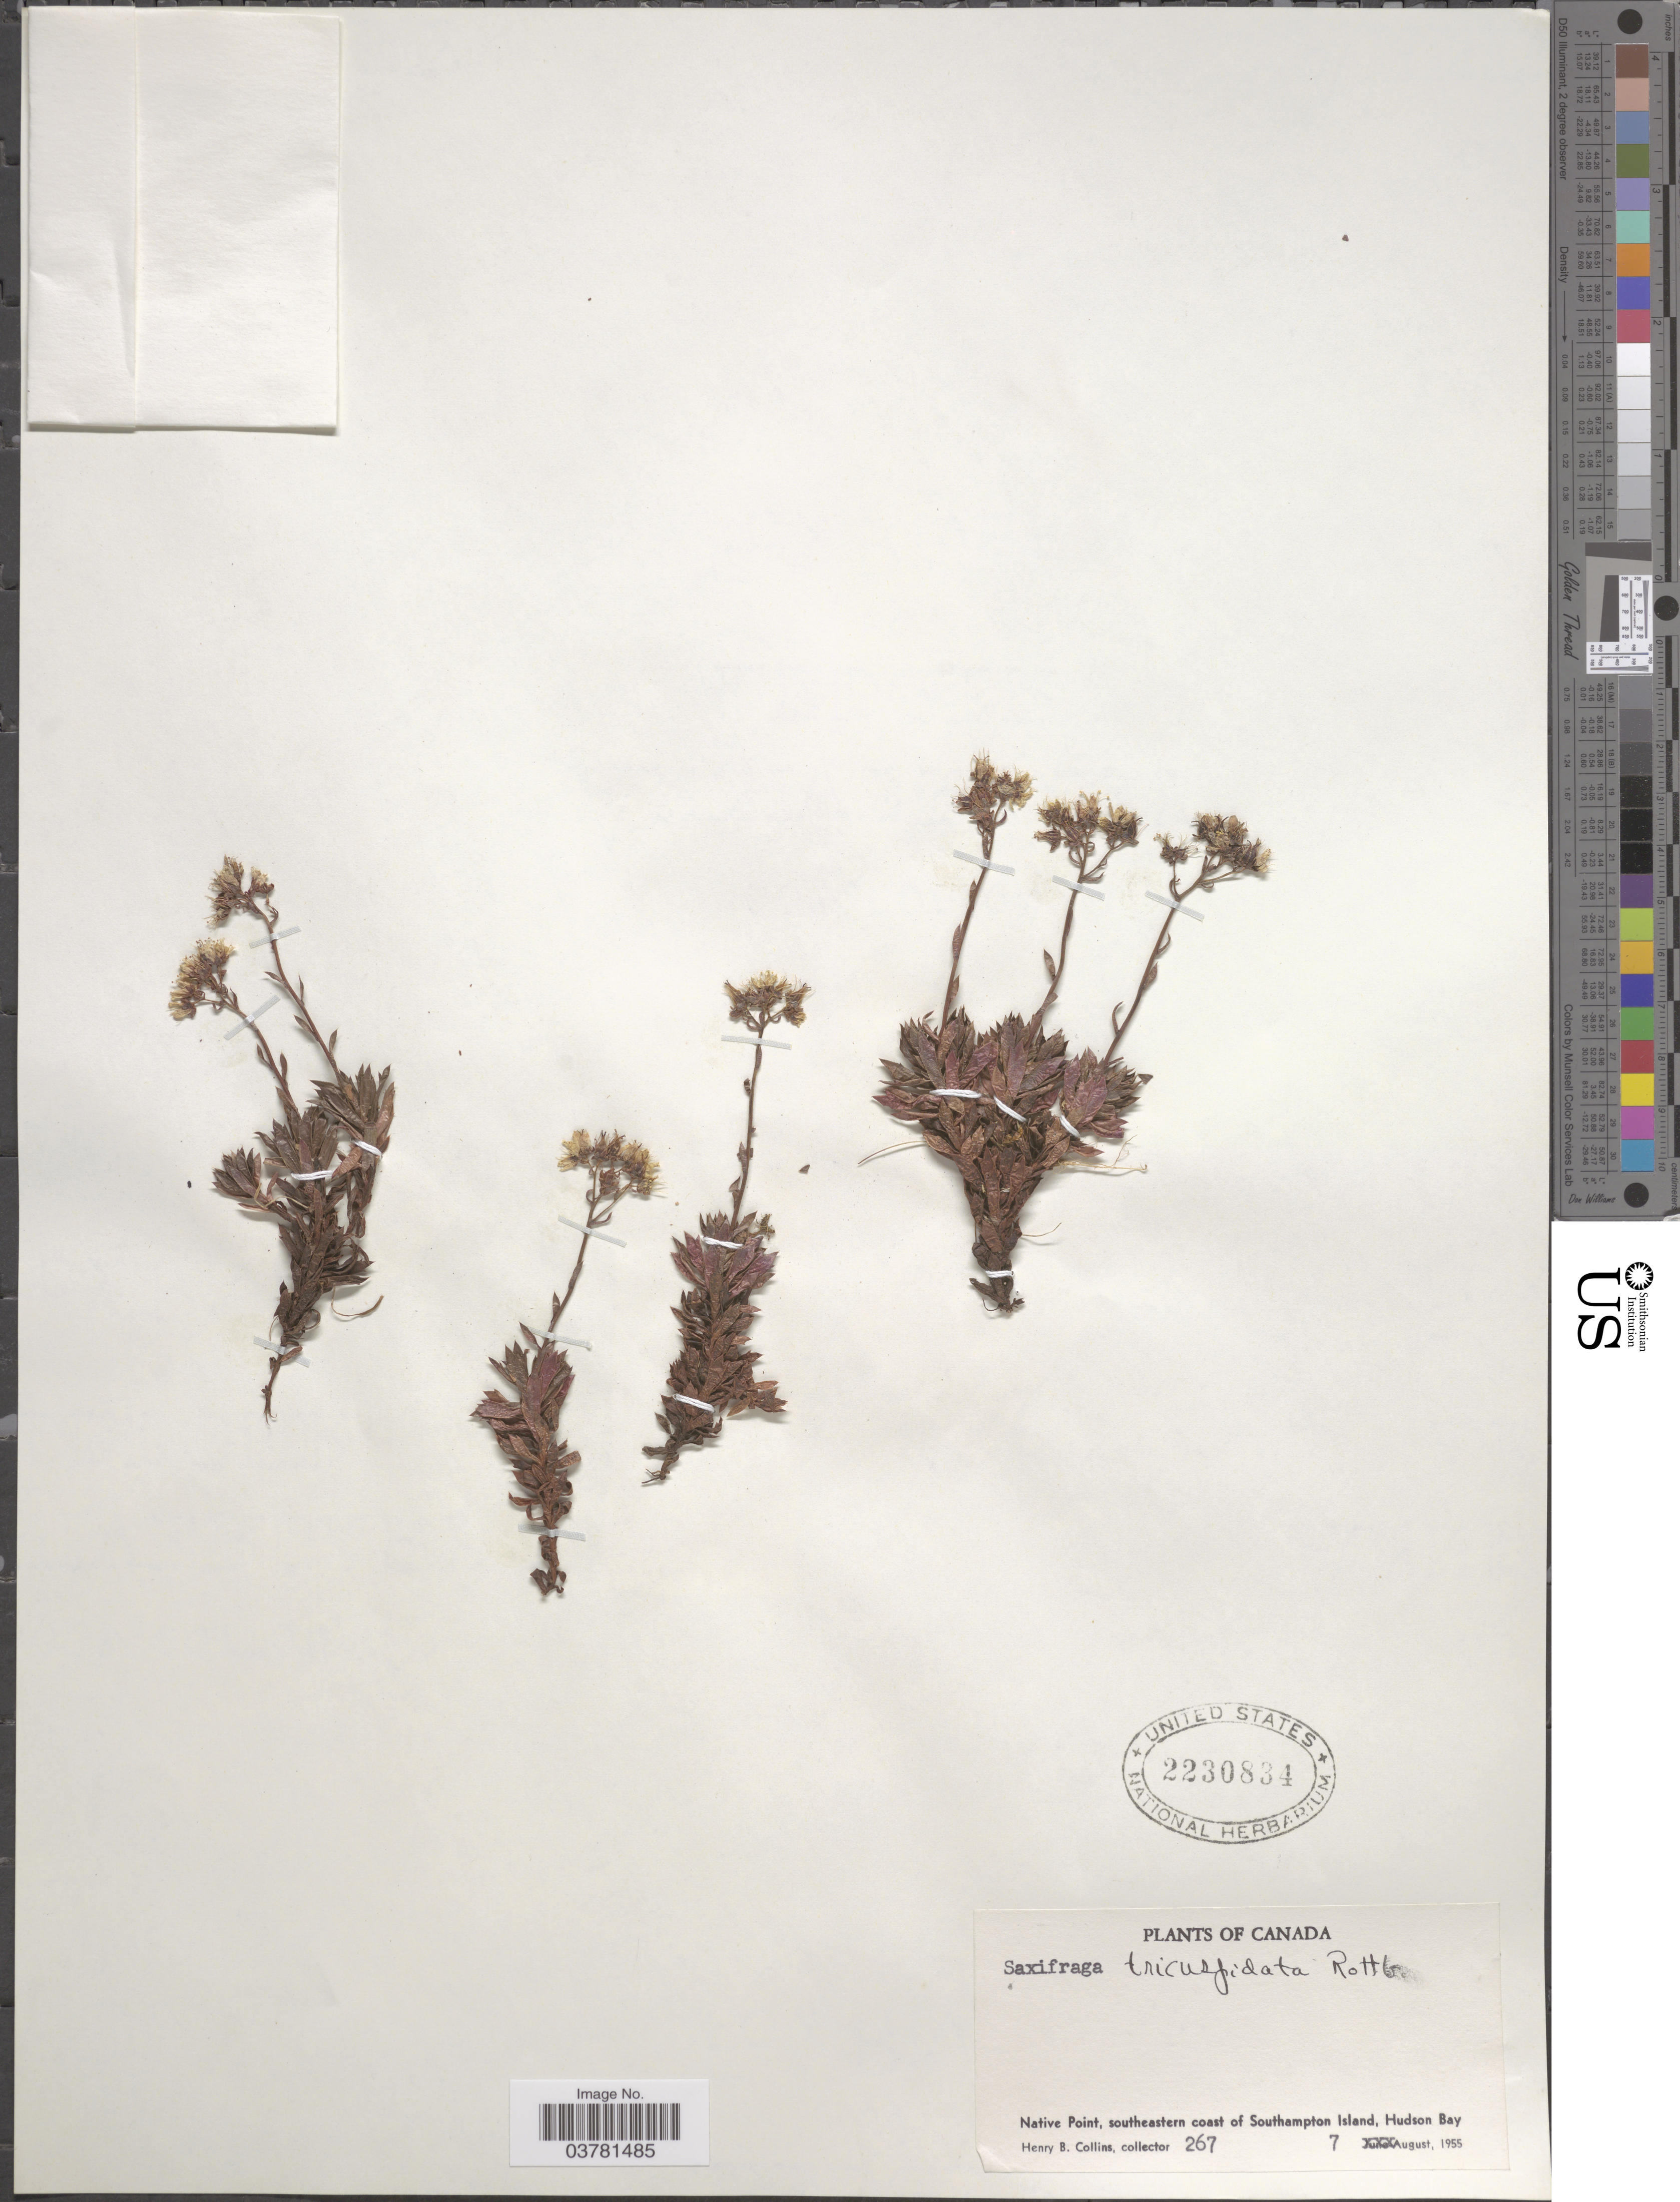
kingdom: Plantae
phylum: Tracheophyta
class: Magnoliopsida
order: Saxifragales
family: Saxifragaceae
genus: Saxifraga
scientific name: Saxifraga tricuspidata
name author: Rottb.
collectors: H. Collins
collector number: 267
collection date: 1955-08-07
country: Canada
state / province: Nunavut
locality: Native Point, southeastern coast of Southampton Island, Hudson Bay.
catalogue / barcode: US 2230834